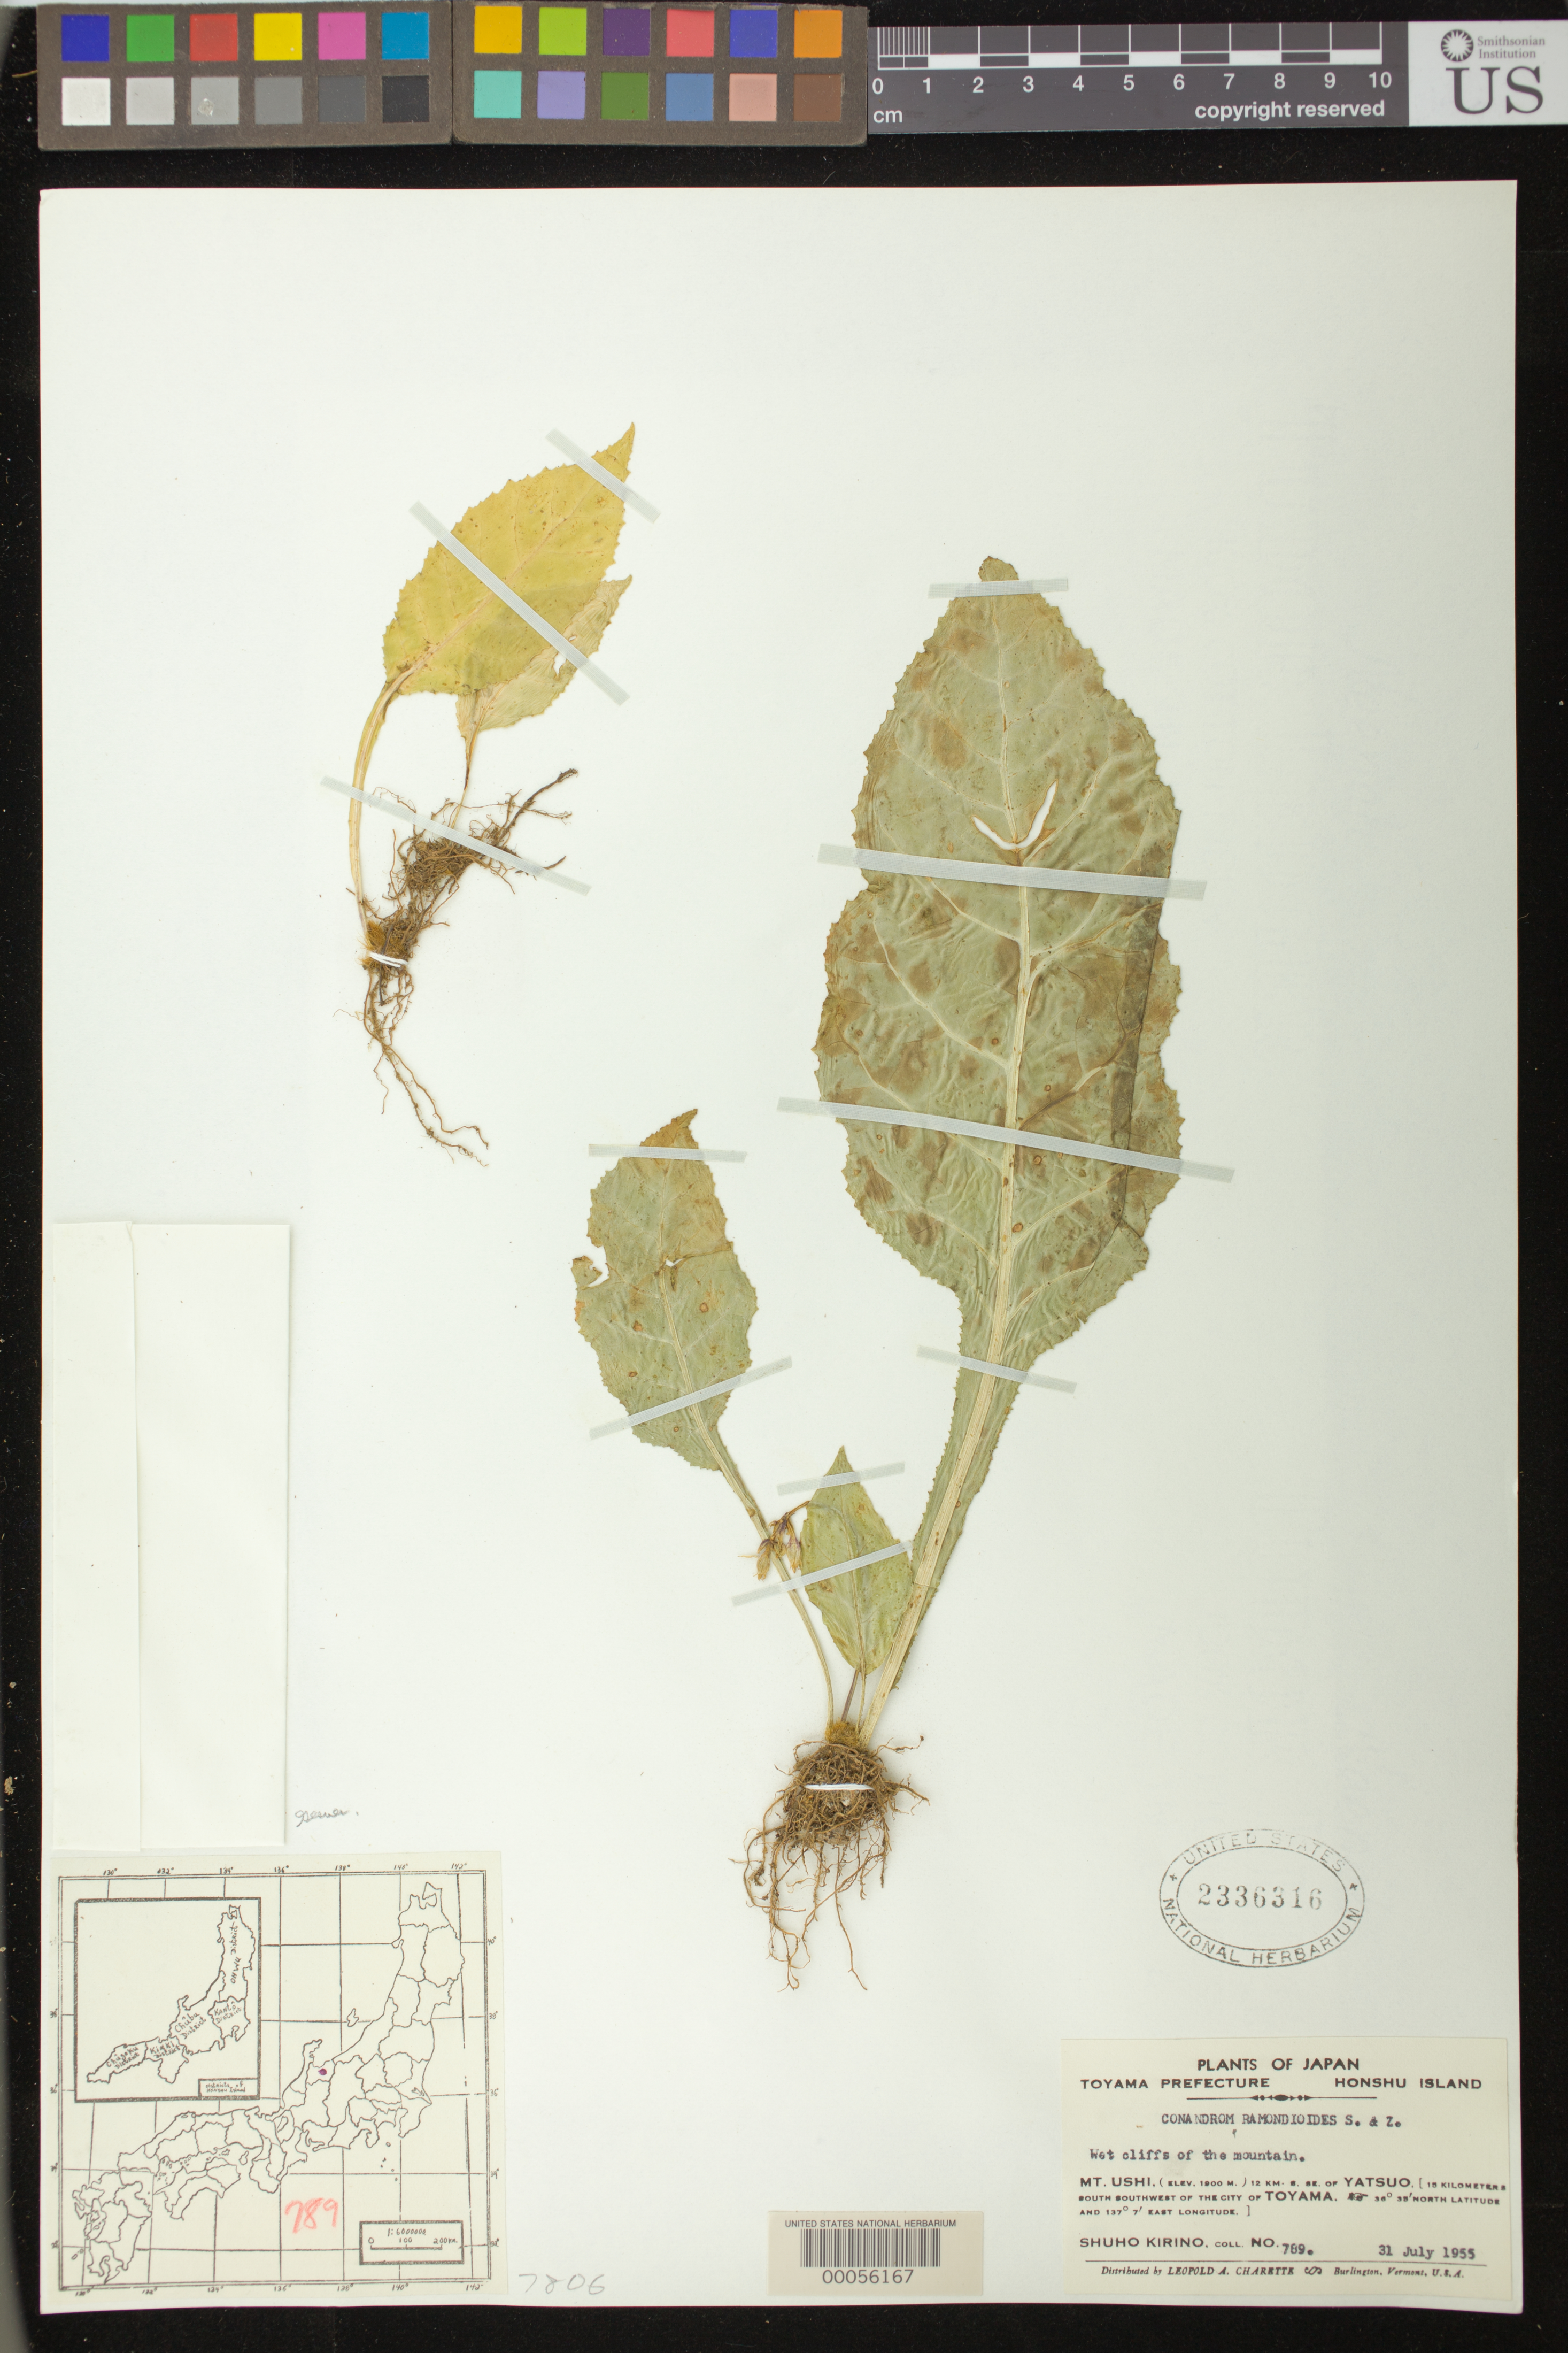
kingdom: Plantae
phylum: Tracheophyta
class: Magnoliopsida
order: Lamiales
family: Gesneriaceae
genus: Conandron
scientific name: Conandron ramondioides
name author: Siebold & Zucc.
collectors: S. Kirino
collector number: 789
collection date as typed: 31 Jul 1955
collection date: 1955-07-31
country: Japan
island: Honshu I.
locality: Mt. ushi, 12 km se of yatsuo, 15 km ssw of the city of toyama, toyama prefect.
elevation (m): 1900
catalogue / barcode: US 2336316